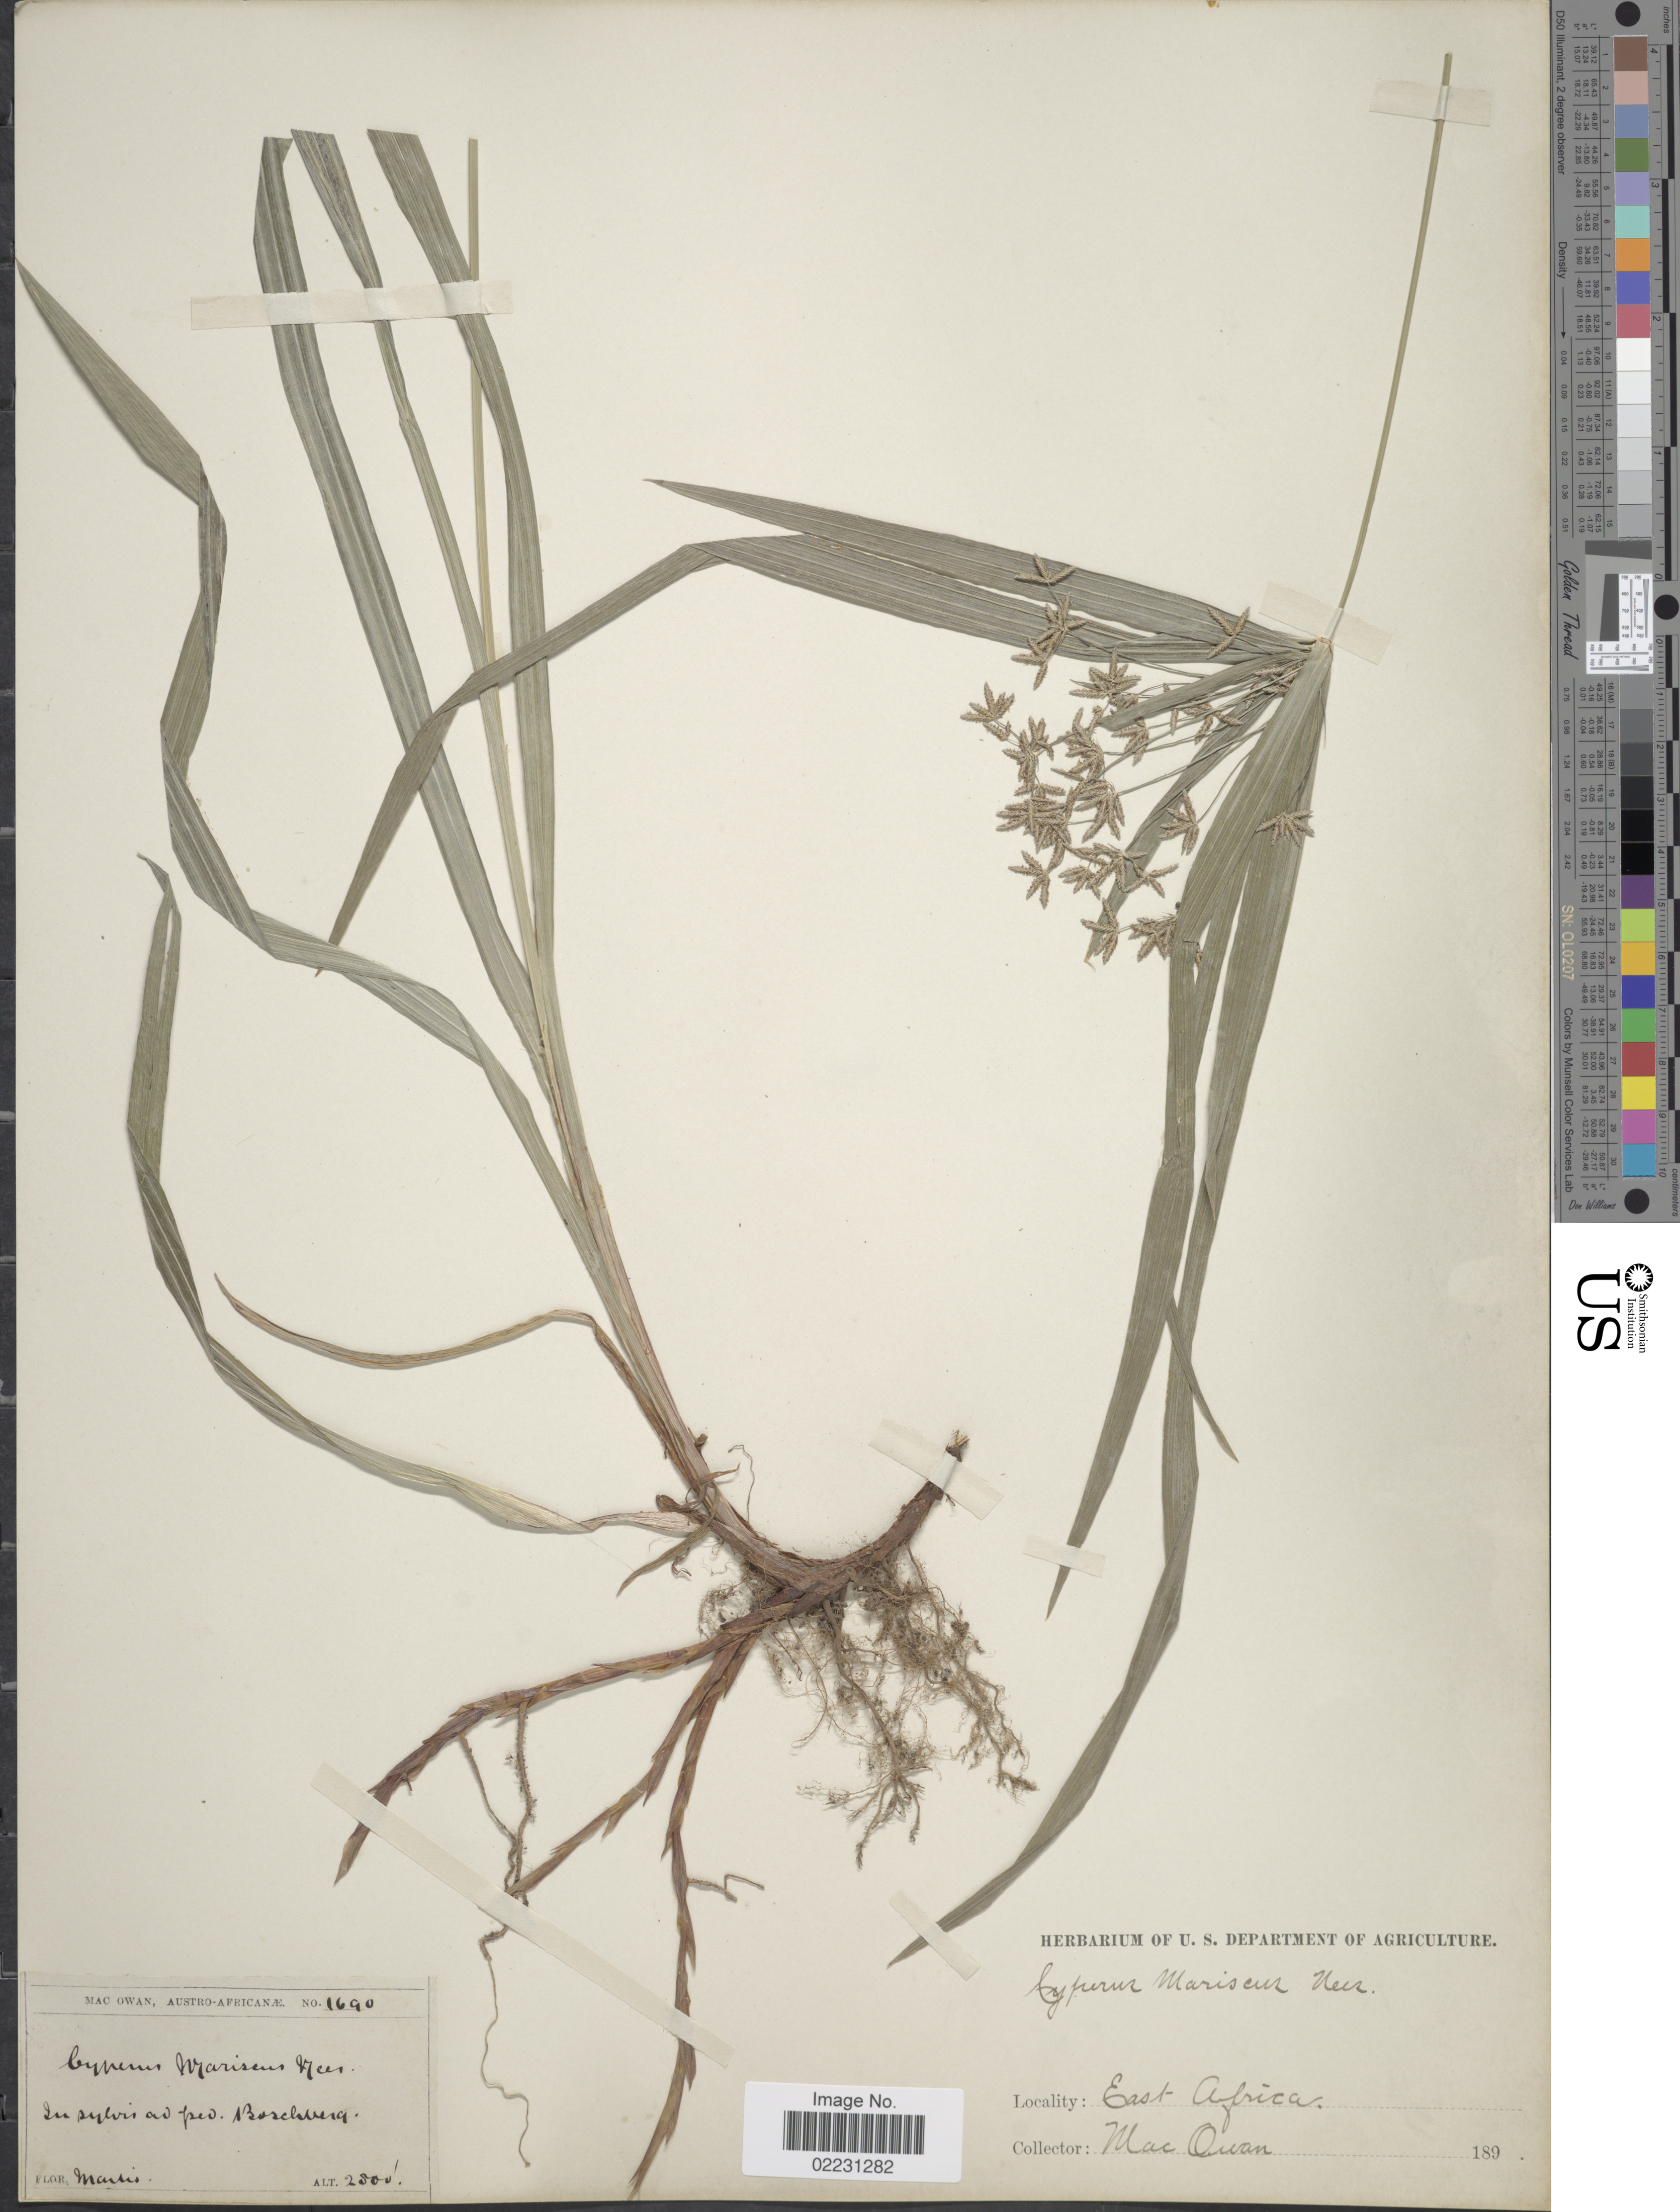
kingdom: Plantae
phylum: Tracheophyta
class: Liliopsida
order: Poales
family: Cyperaceae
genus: Cyperus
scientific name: Cyperus elegans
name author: L.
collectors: M. Owan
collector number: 1690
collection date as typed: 189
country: South Africa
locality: Austro-Africanae. Boschberg. East Africa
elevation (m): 853